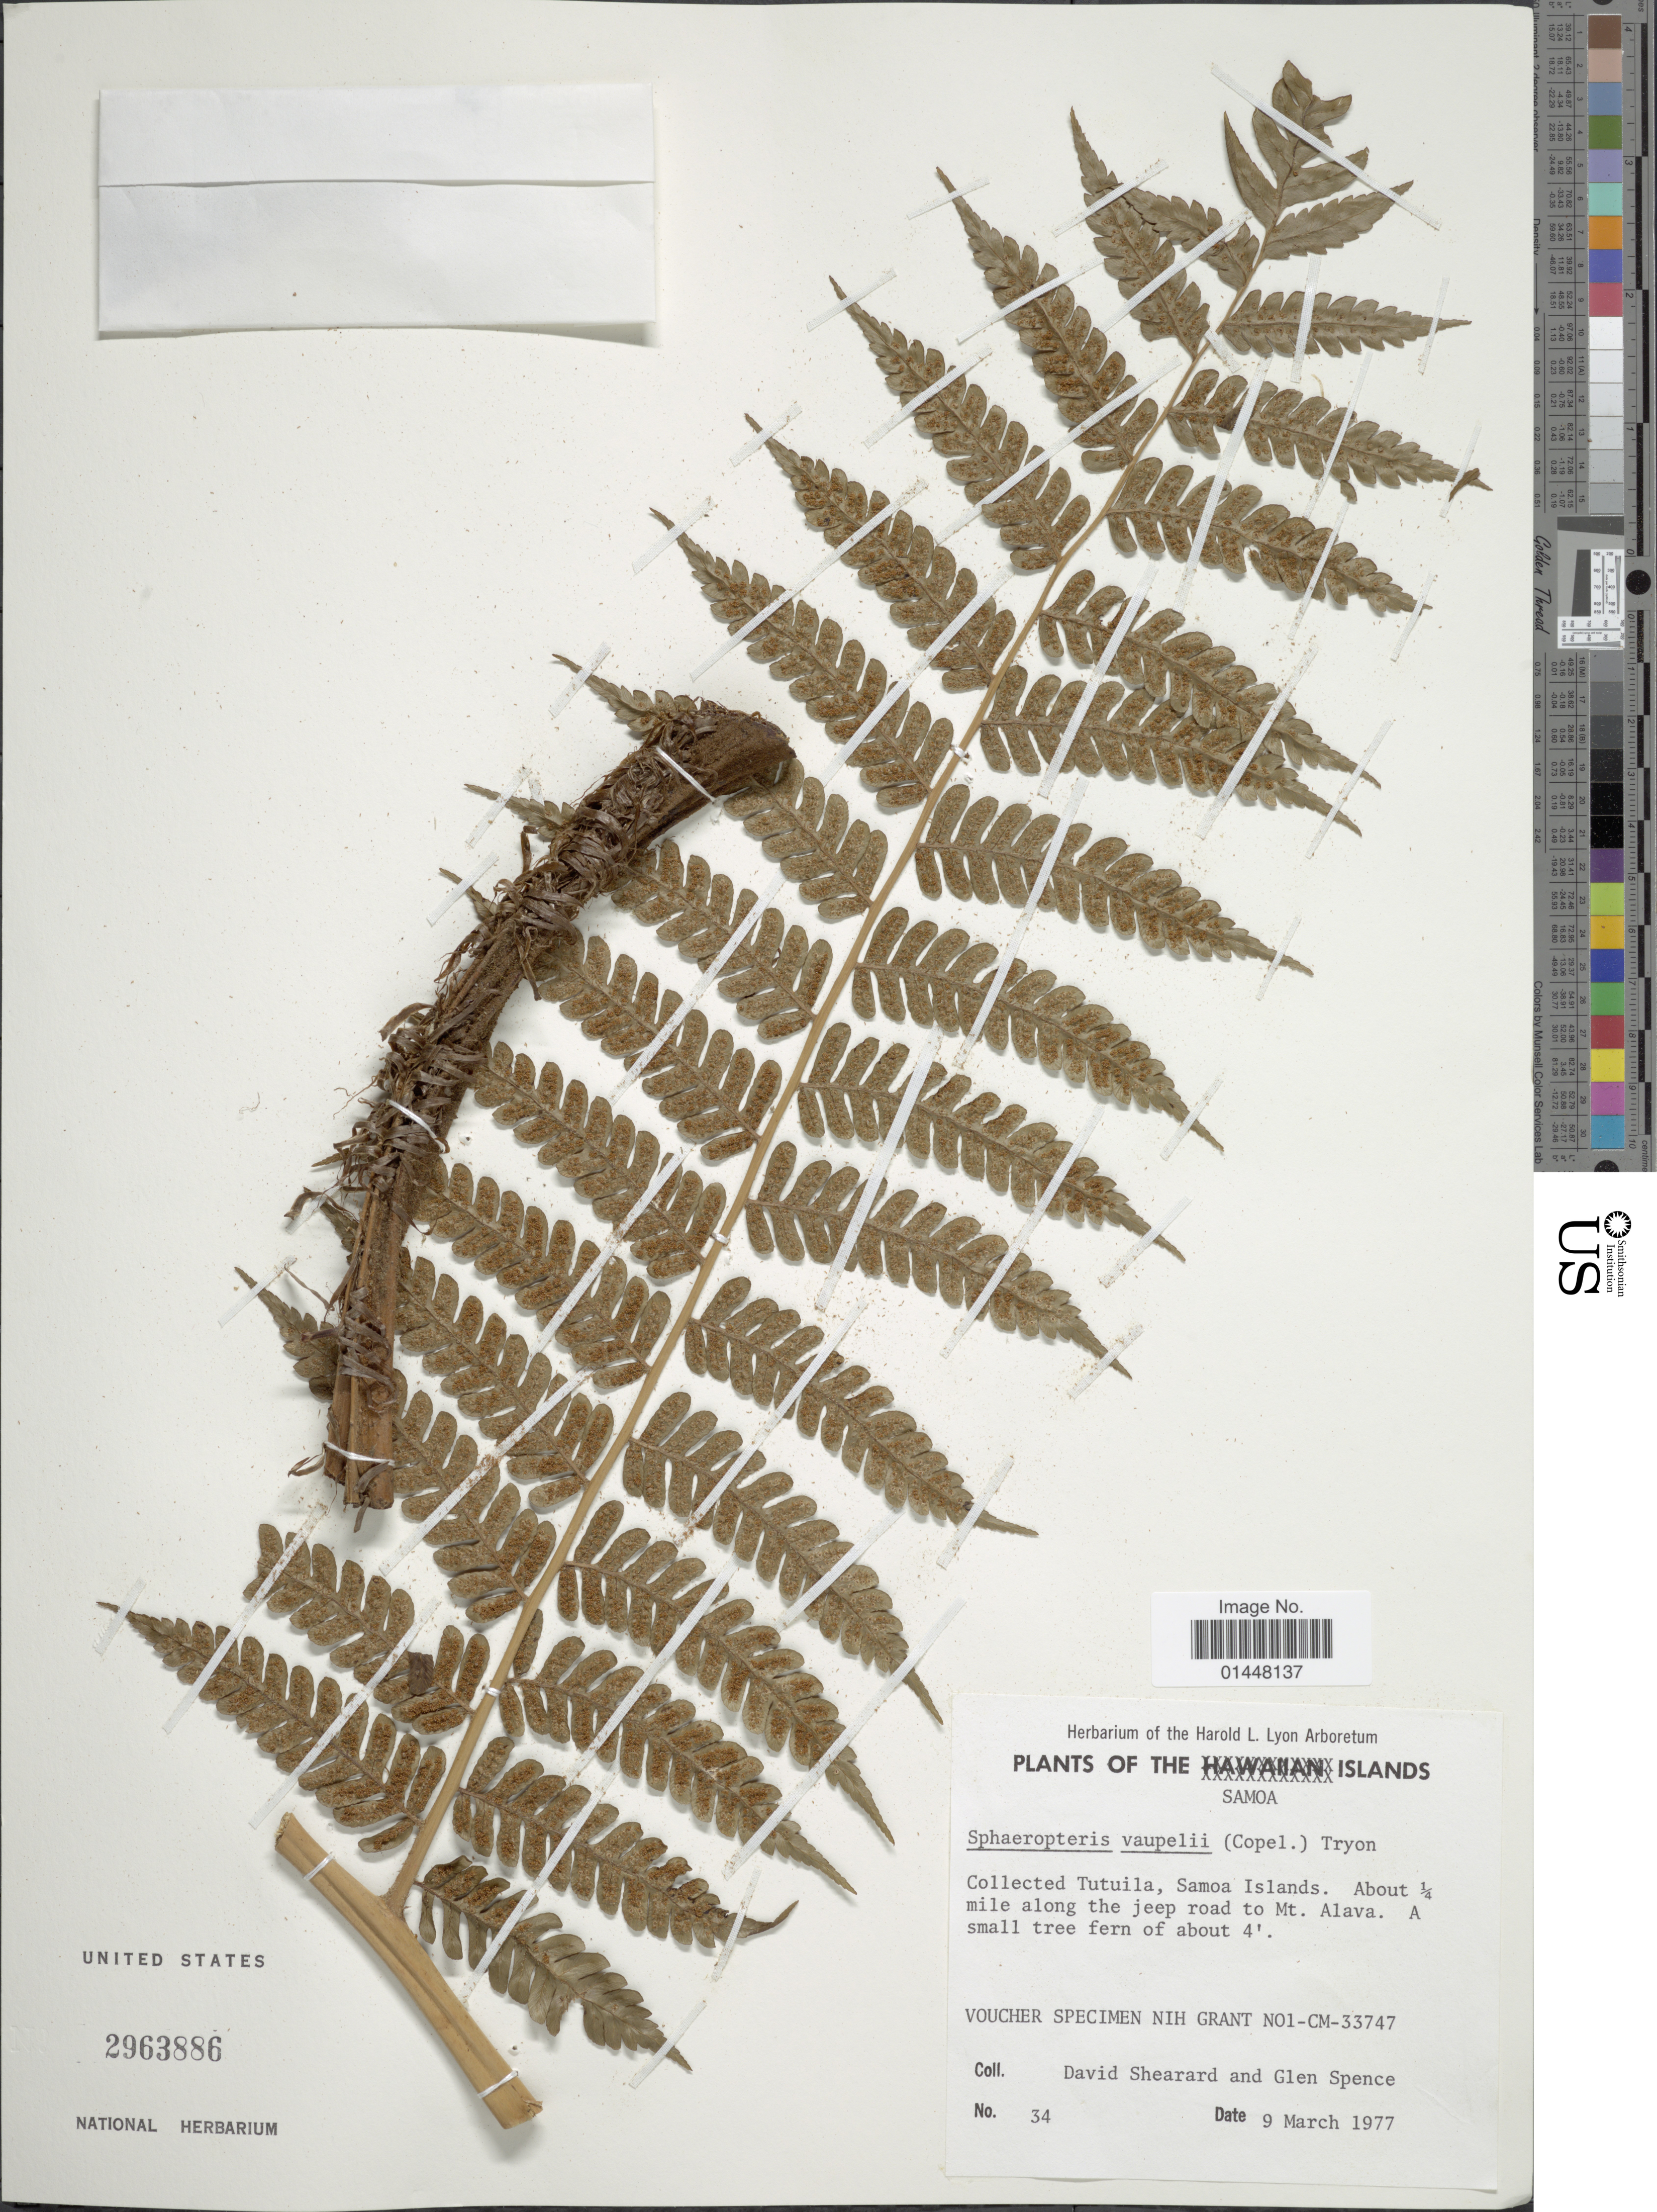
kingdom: Plantae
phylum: Tracheophyta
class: Polypodiopsida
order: Cyatheales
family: Cyatheaceae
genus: Sphaeropteris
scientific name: Sphaeropteris vaupellii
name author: (Copel.)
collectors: D. Shearard & G. Spence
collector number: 34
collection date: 1977-03-09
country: American Samoa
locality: Samoa Islands. Tutuila. About 1/4 mile along the jeep road to Mt. Alava.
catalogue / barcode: US 2963886